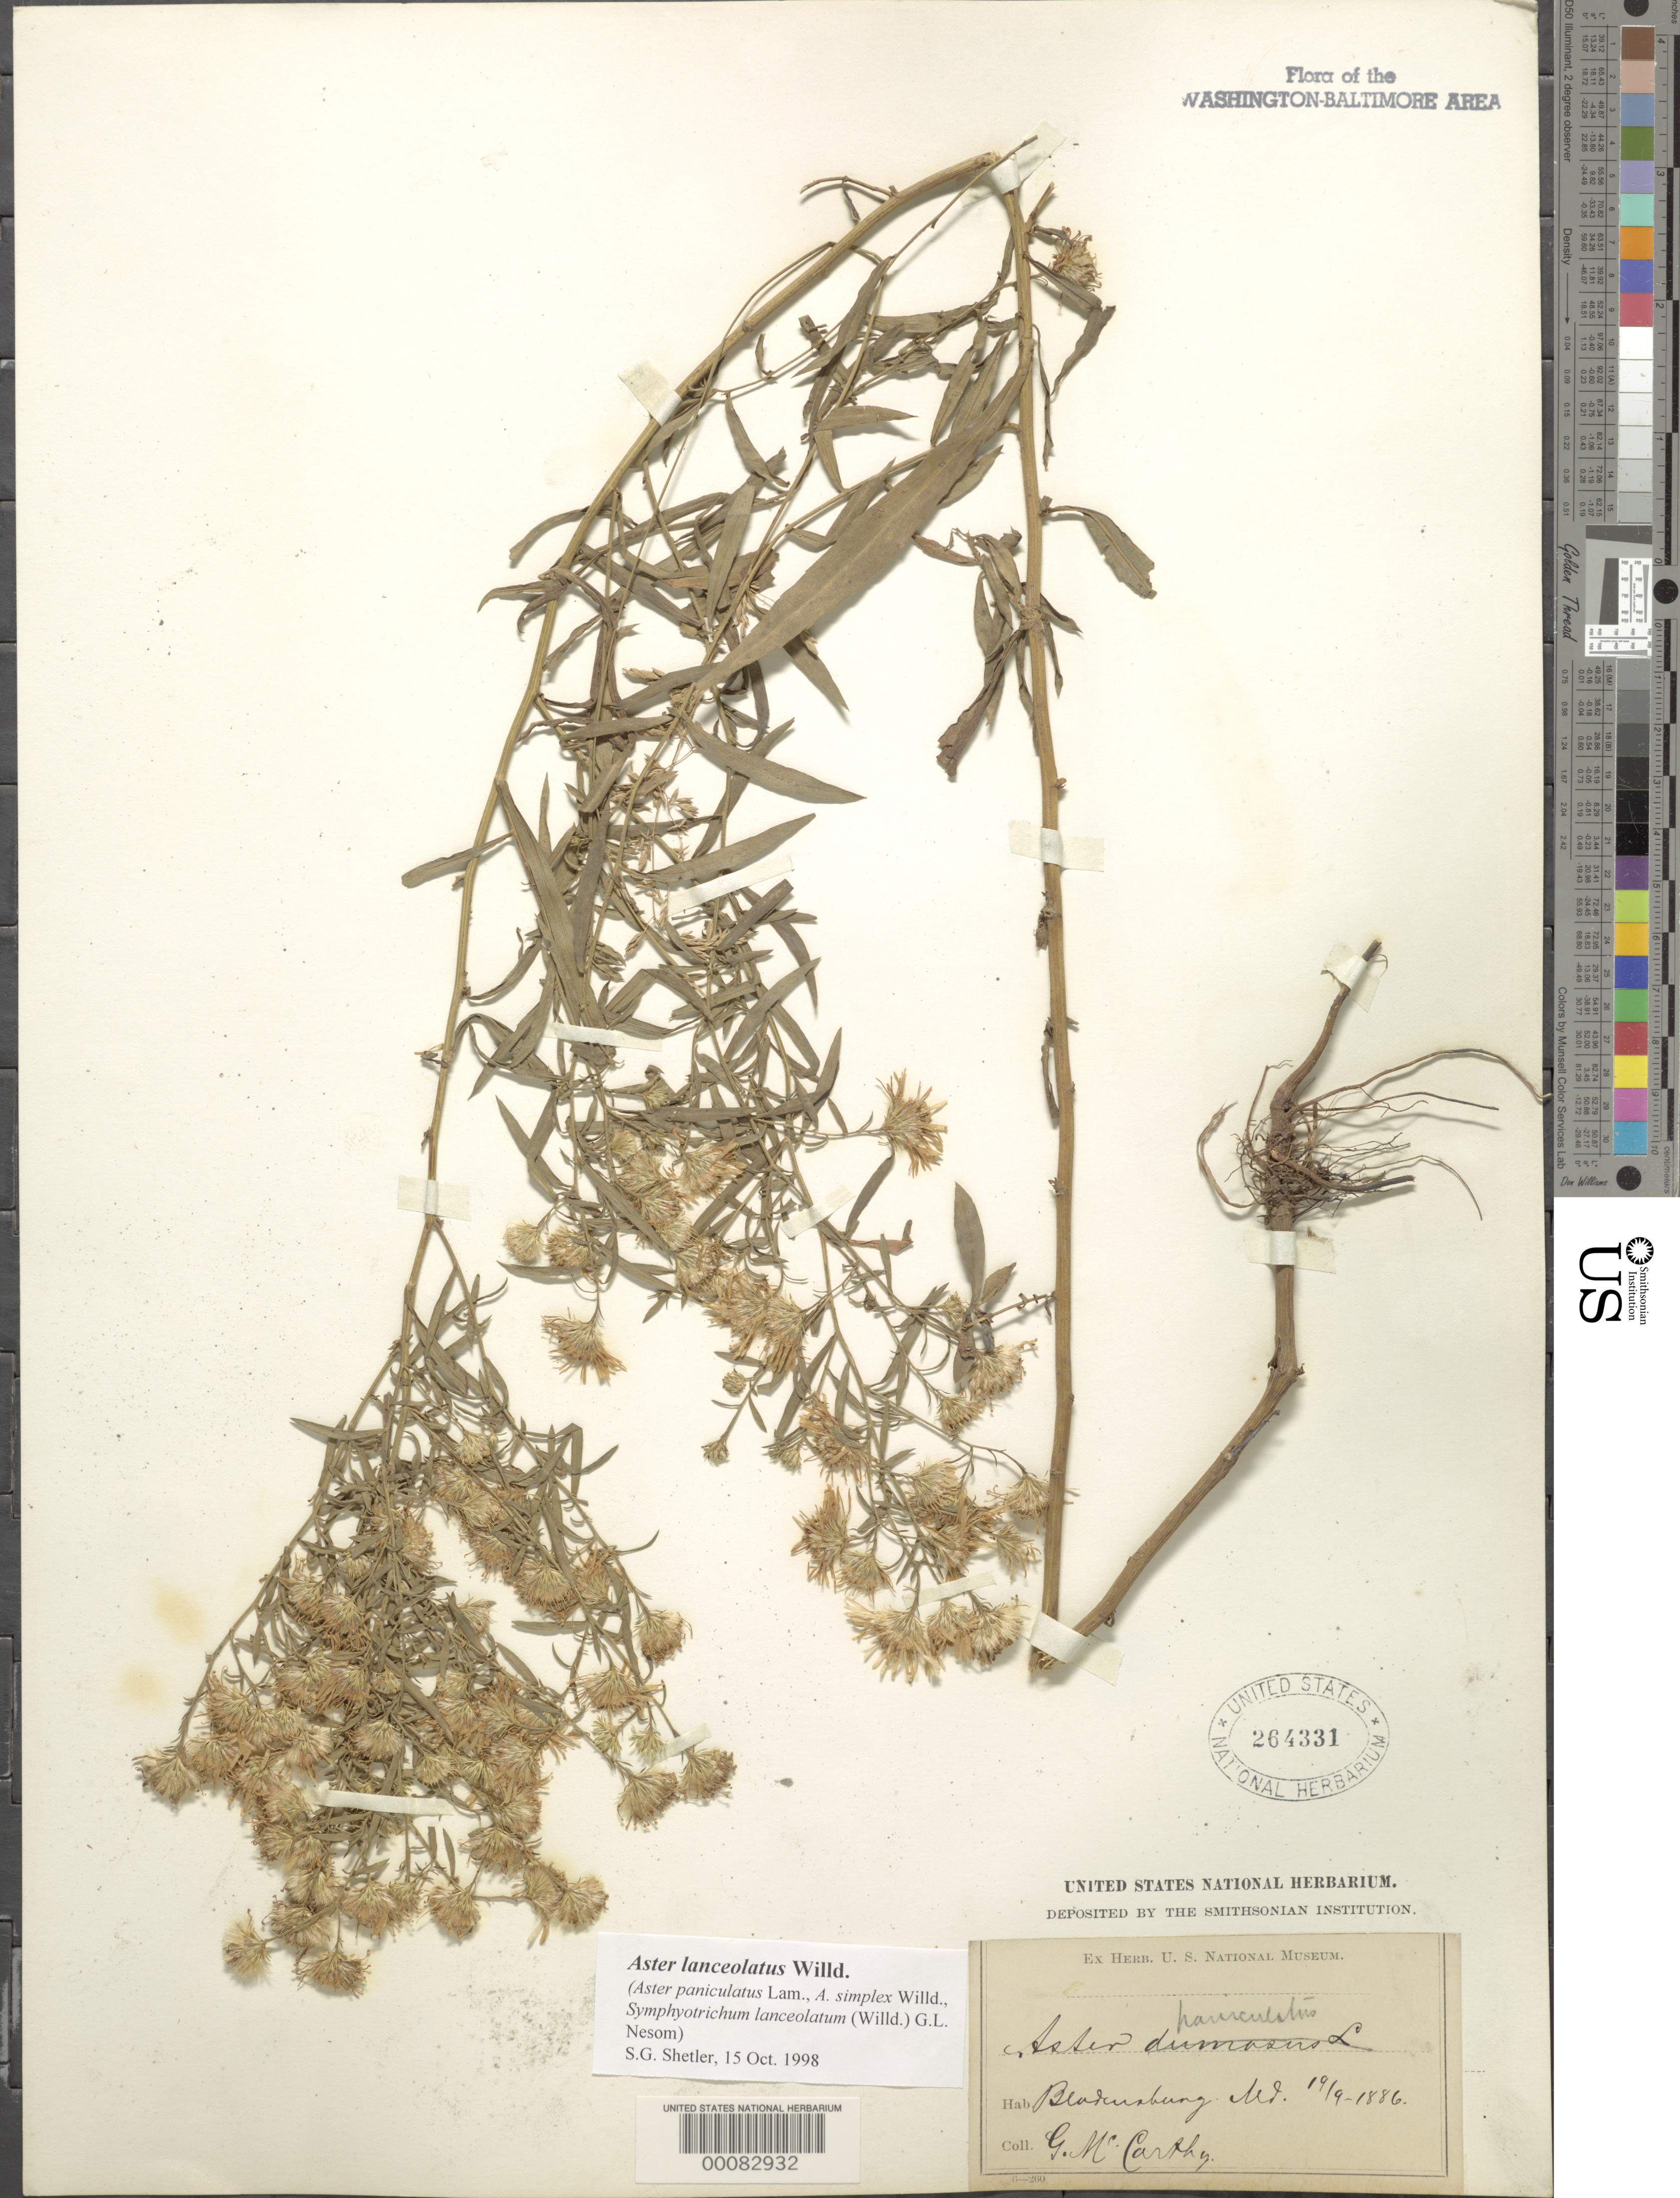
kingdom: Plantae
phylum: Tracheophyta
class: Magnoliopsida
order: Asterales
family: Asteraceae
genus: Symphyotrichum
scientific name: Symphyotrichum lanceolatum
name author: (Willd.) G.L. Nesom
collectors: G. McCarthy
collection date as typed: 19 Sep 1886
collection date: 1886-09-19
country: United States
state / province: Maryland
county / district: Prince George's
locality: Bladensburg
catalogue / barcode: US 264331